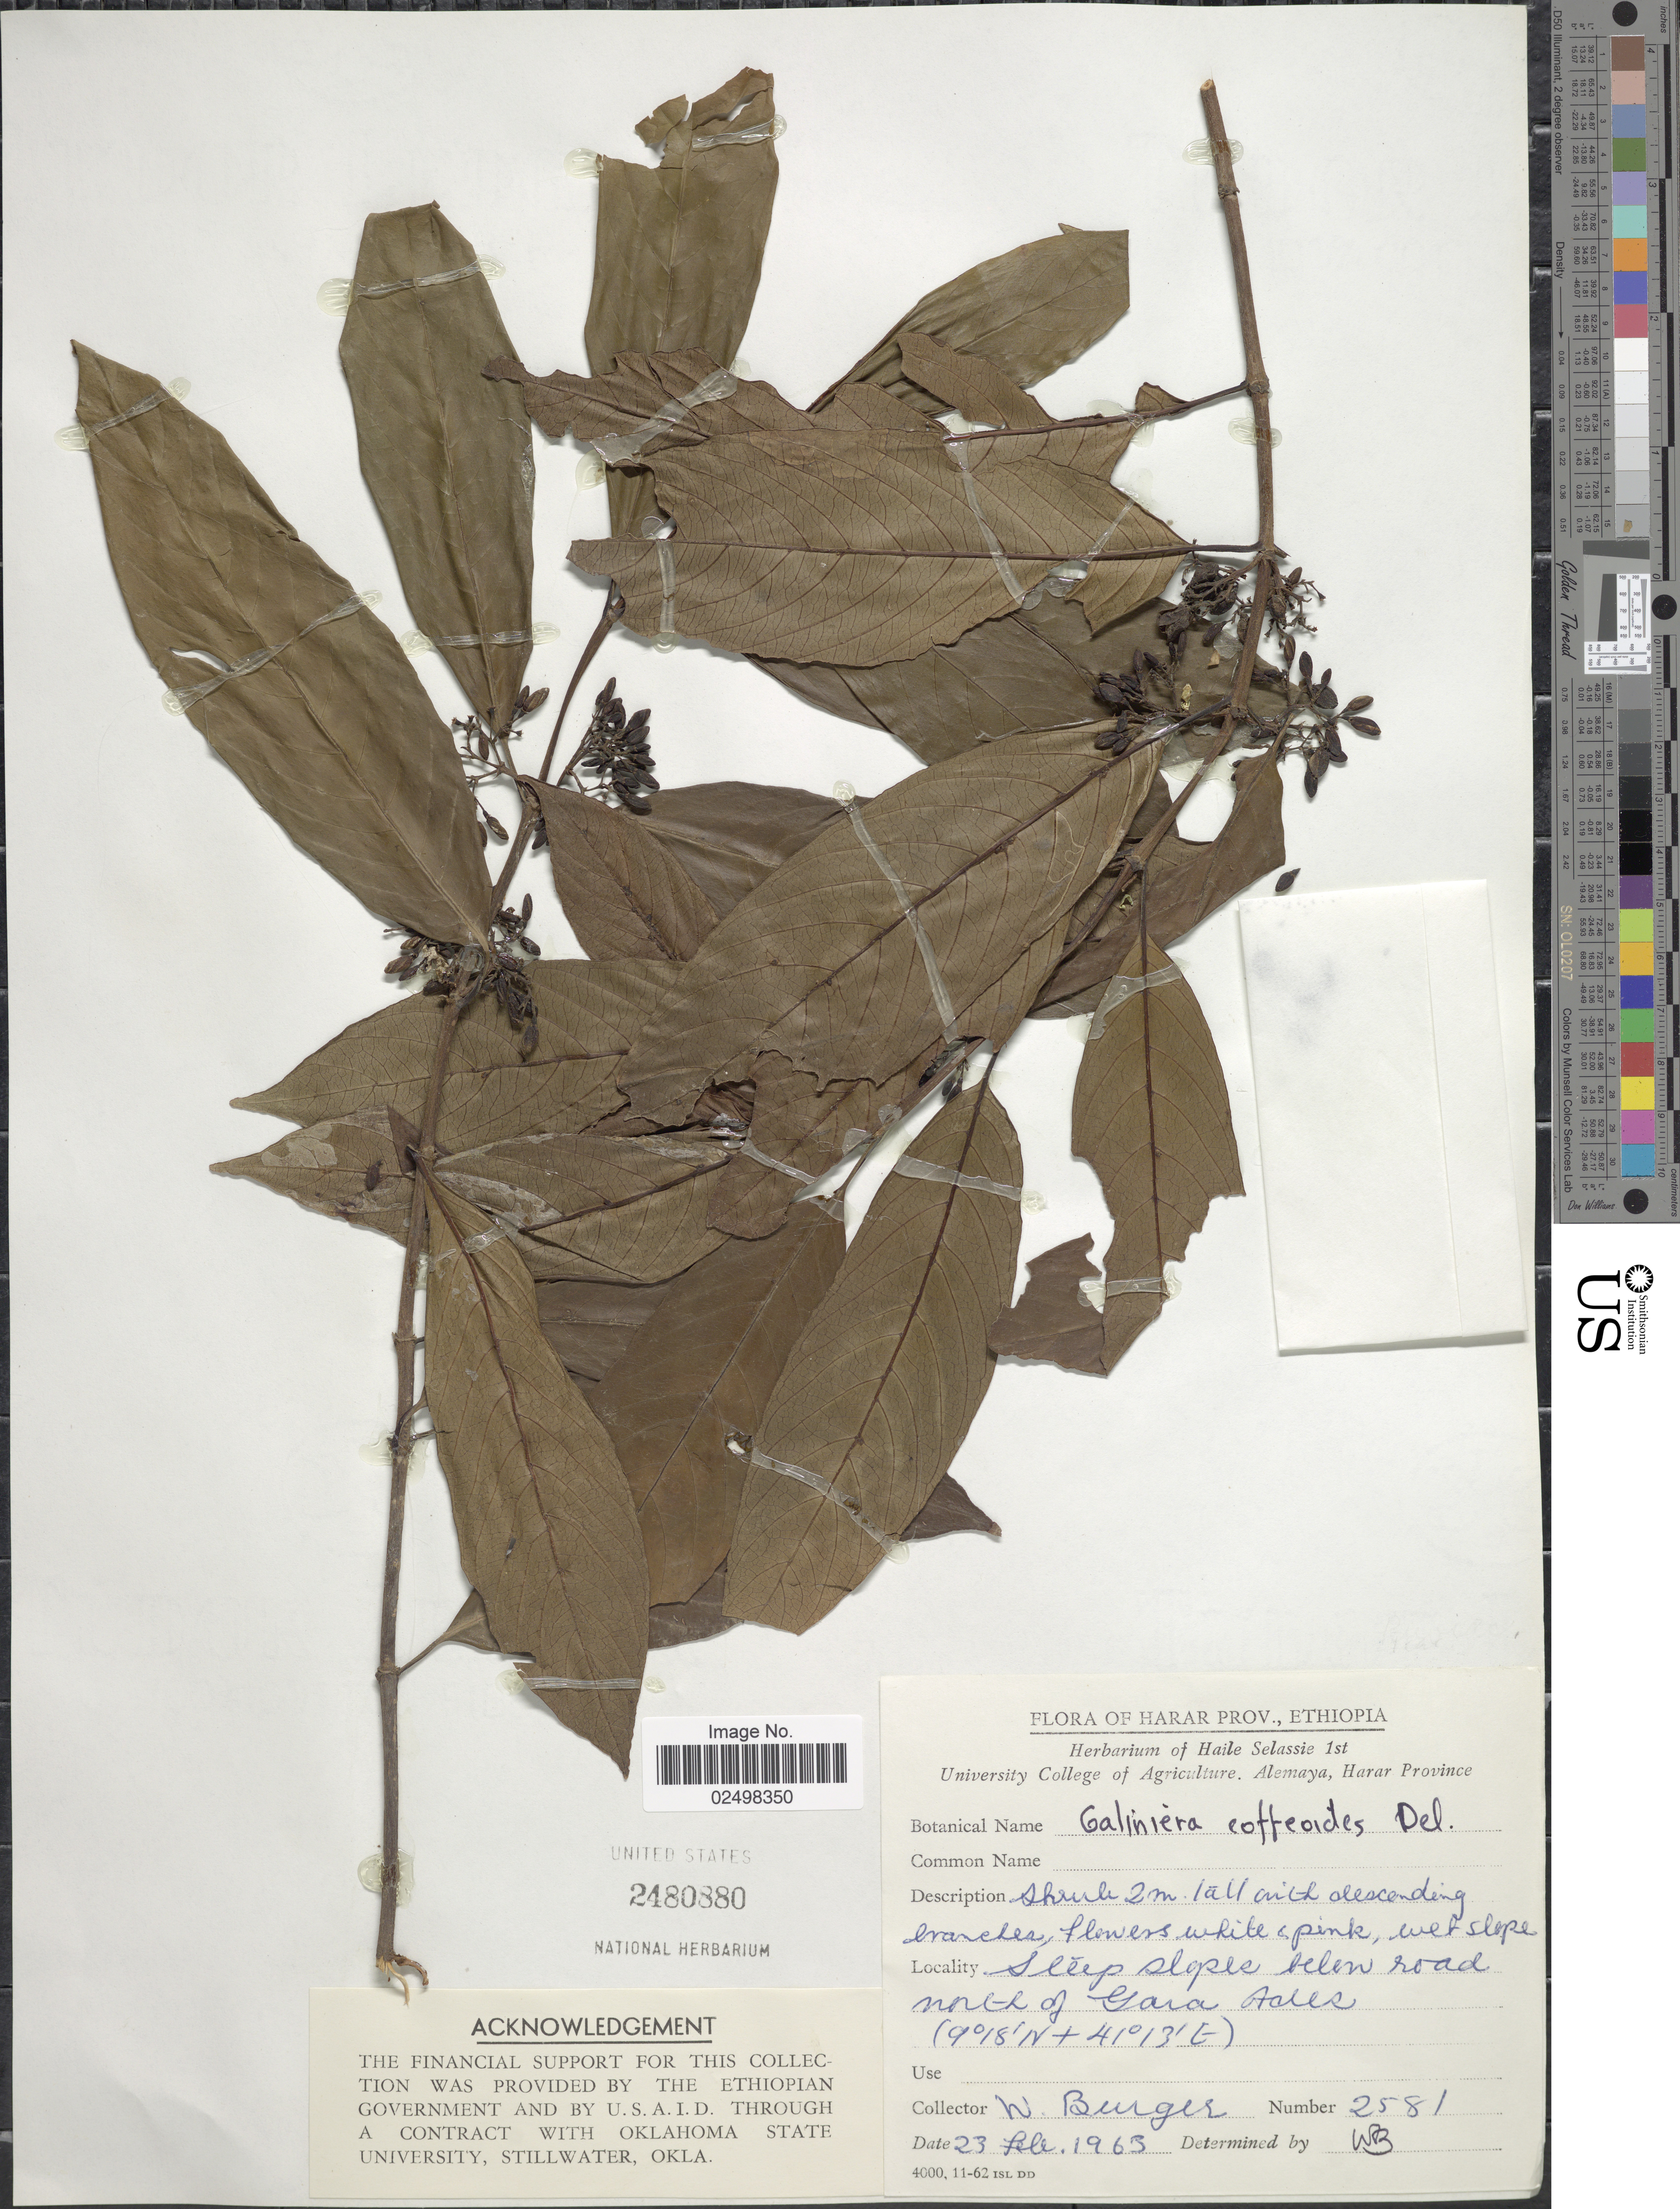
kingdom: Plantae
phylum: Tracheophyta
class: Magnoliopsida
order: Gentianales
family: Rubiaceae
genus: Galiniera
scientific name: Galiniera coffeoides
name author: Delile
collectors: W. Burger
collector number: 2581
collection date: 1963-02-23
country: Ethiopia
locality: Harar, Sleep slopes below road north of Gara Ades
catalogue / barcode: US 2480880